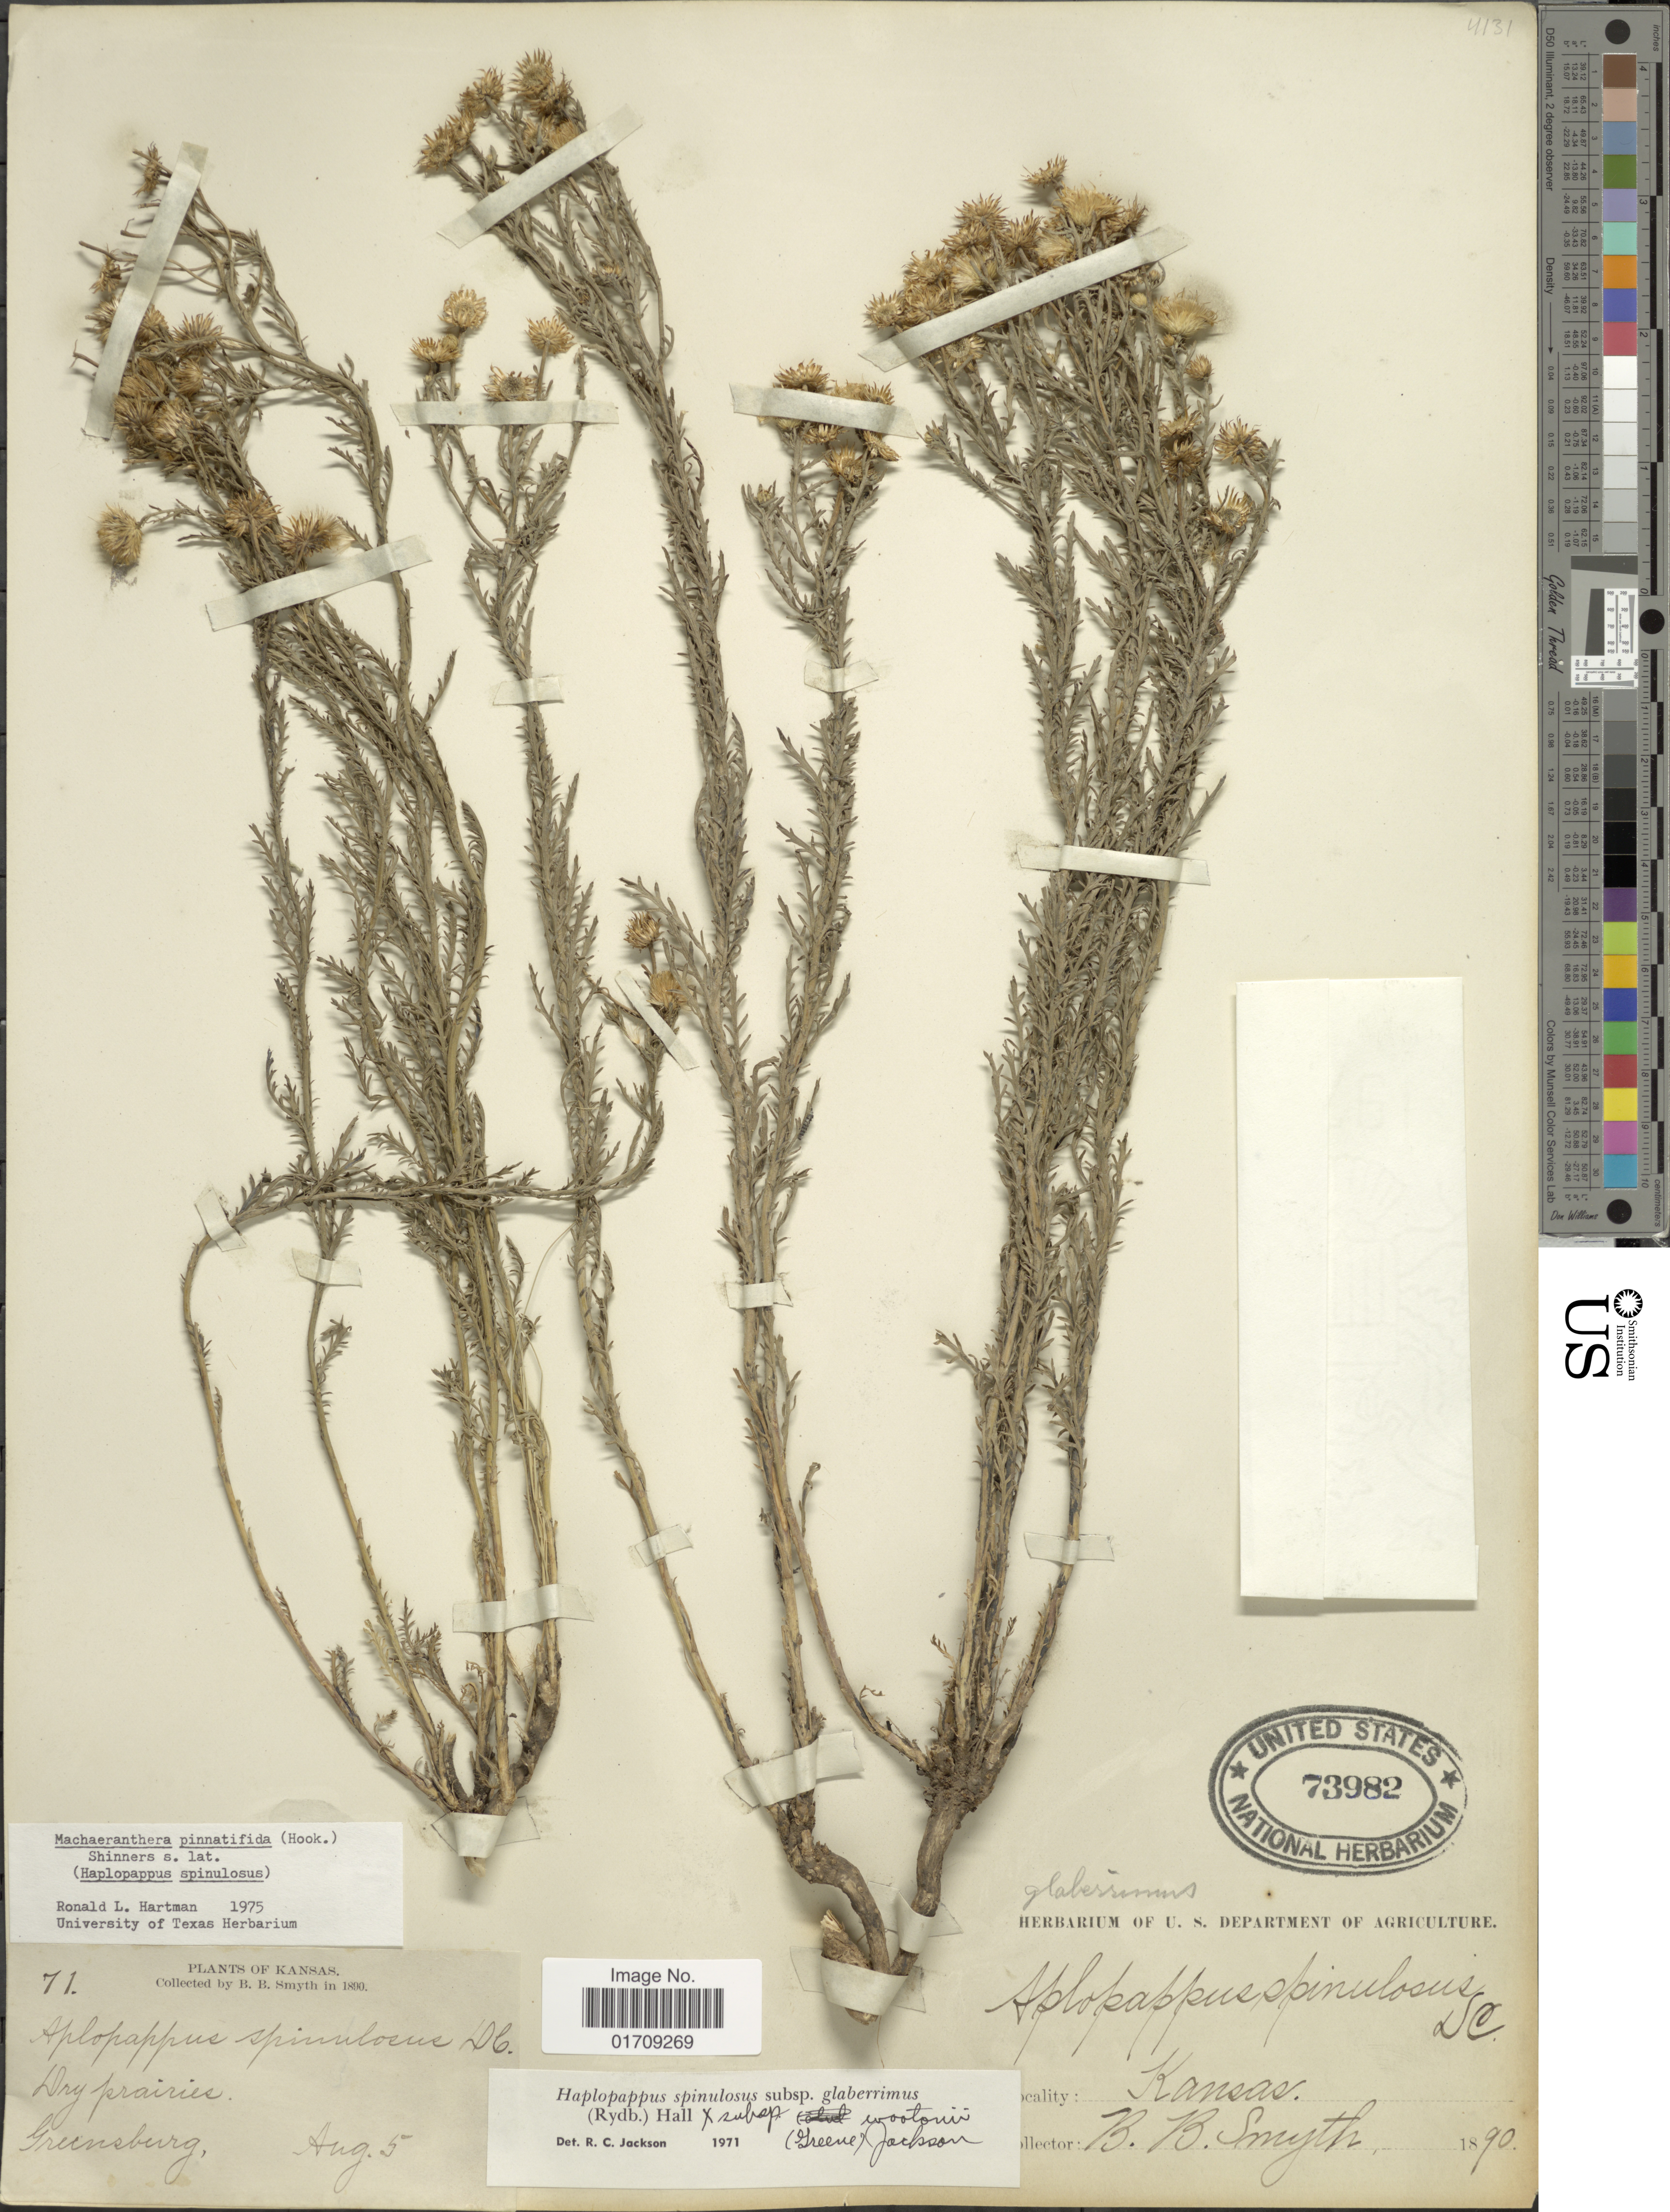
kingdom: Plantae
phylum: Tracheophyta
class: Magnoliopsida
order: Asterales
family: Asteraceae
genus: Machaeranthera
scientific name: Machaeranthera pinnatifida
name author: (Hook.) Shinners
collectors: B. Smyth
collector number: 71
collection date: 1890-08-05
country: United States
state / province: Kansas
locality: Greensberg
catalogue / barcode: US 73982